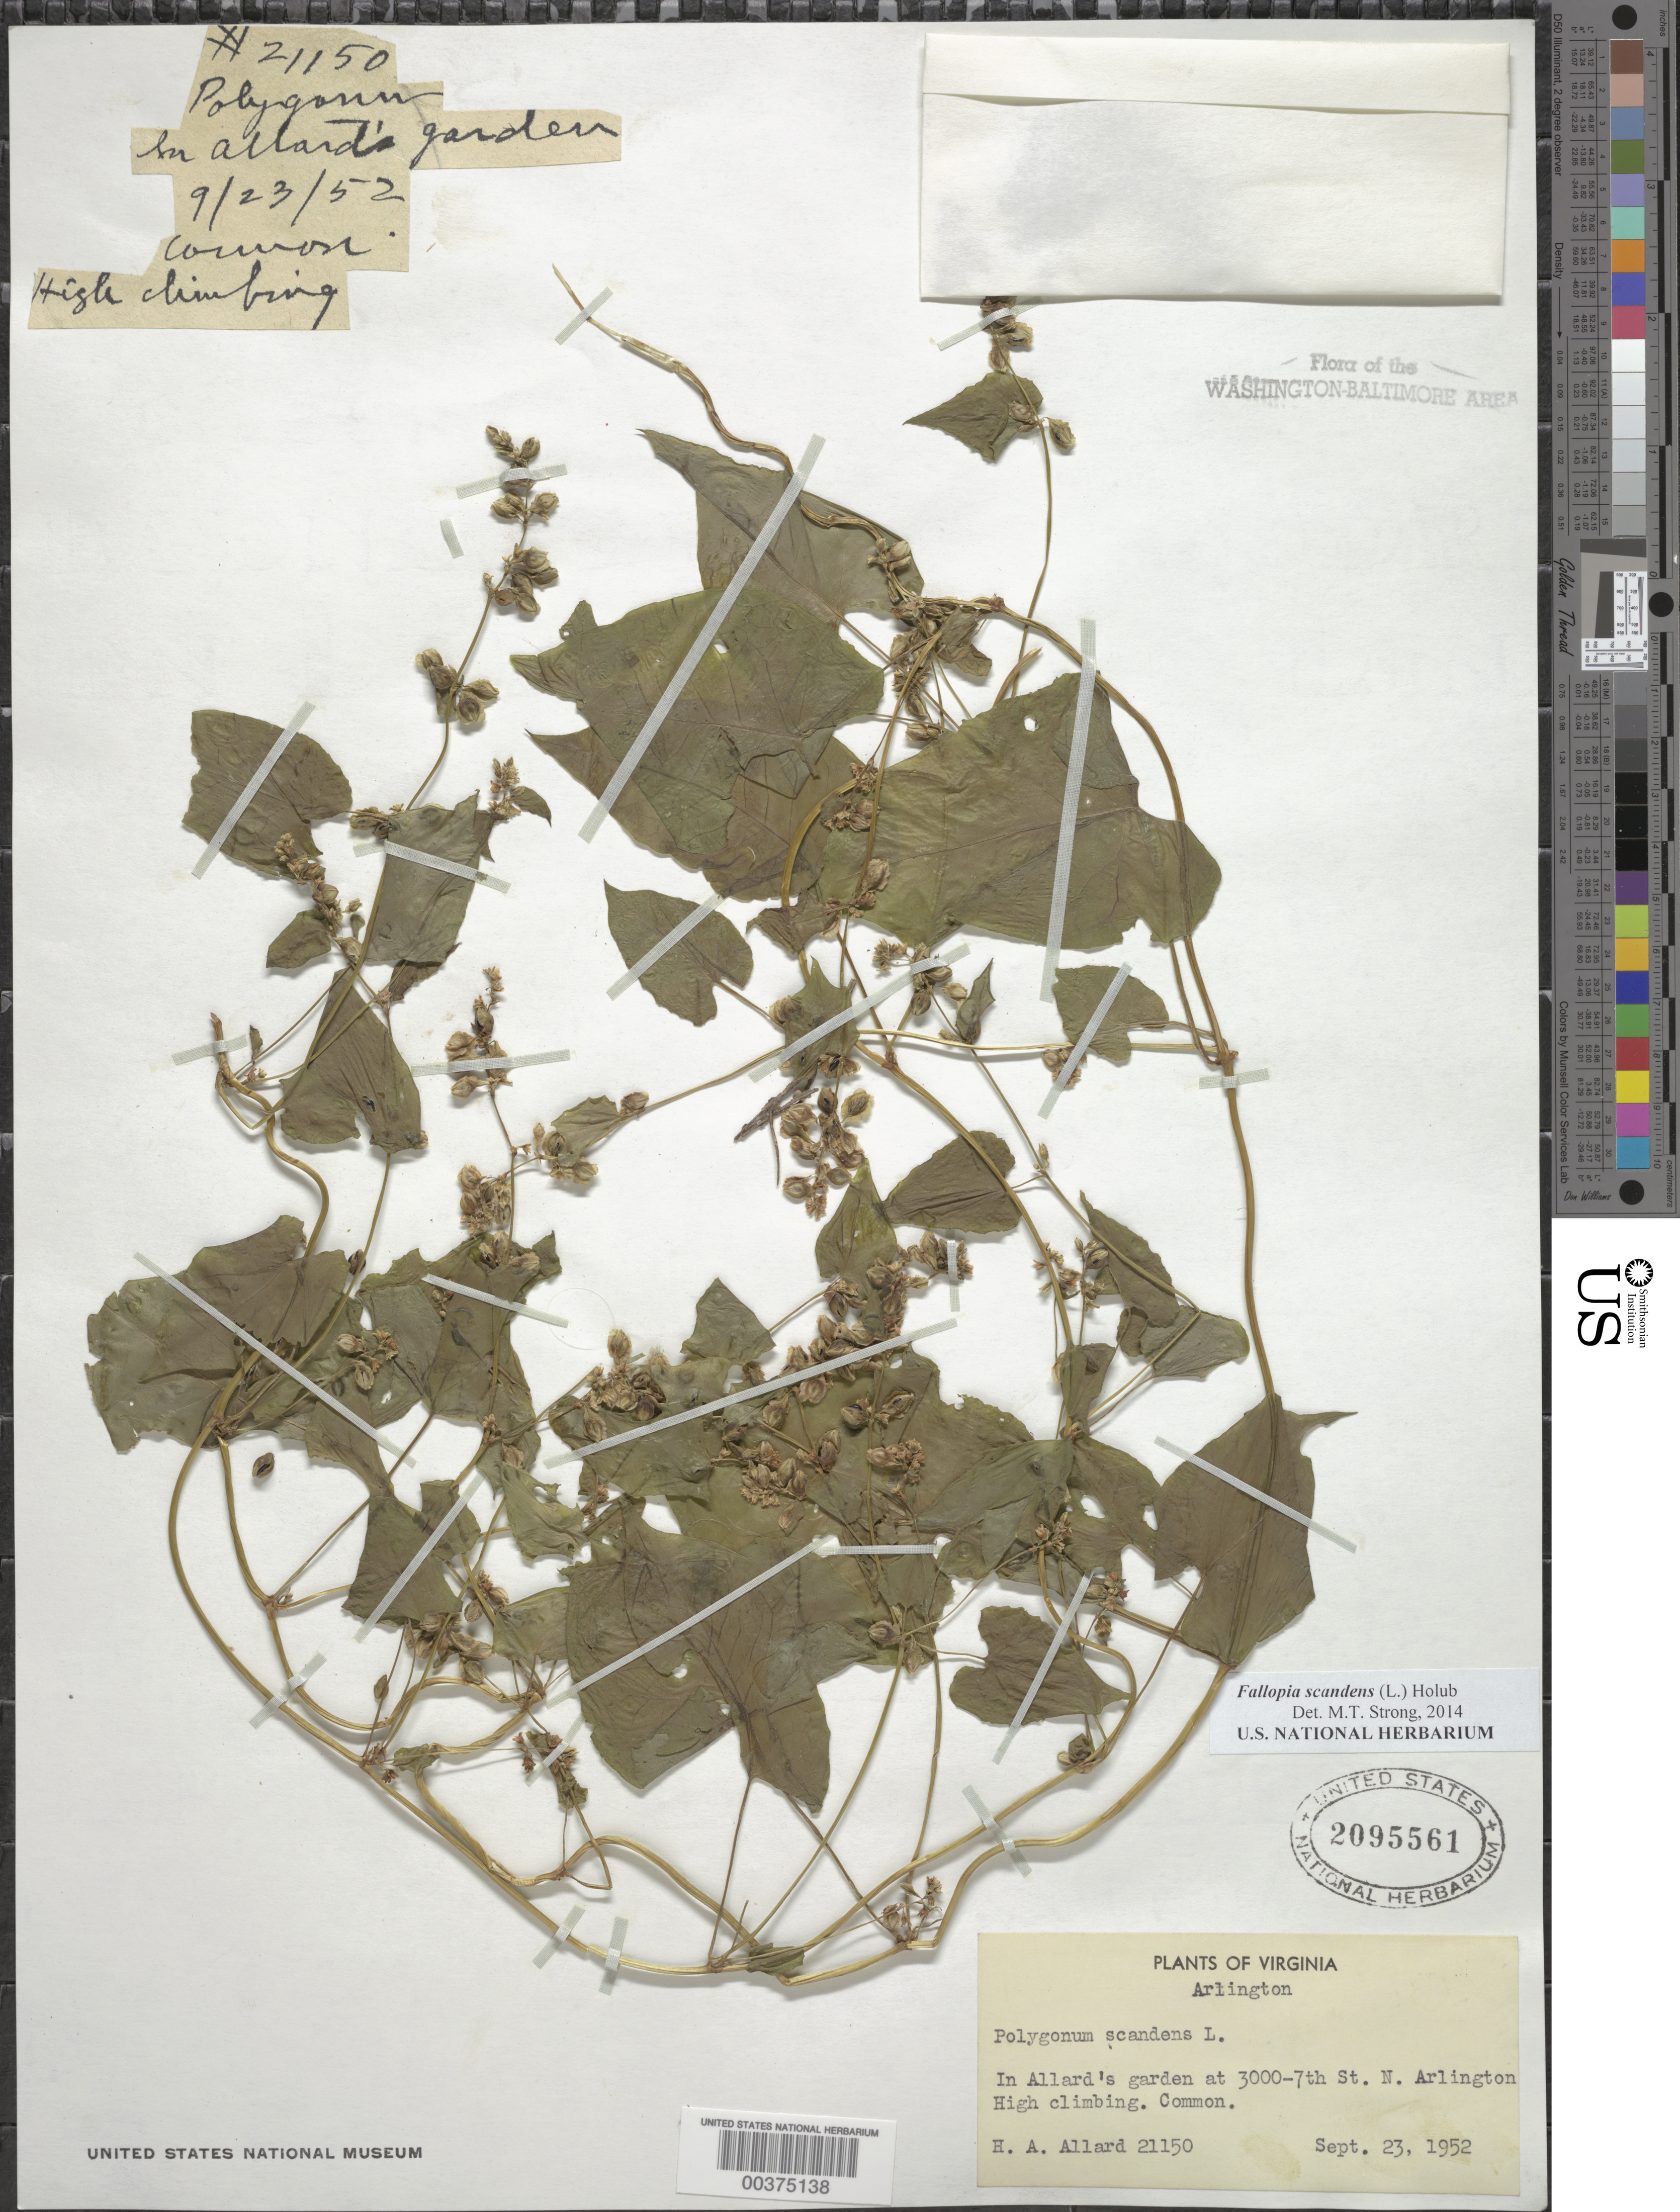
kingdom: Plantae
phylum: Tracheophyta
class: Magnoliopsida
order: Caryophyllales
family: Polygonaceae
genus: Fallopia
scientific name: Fallopia scandens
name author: (L.) Holub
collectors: H. A. Allard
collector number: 21150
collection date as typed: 23 Sep 1952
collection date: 1952-09-23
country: United States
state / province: Virginia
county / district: Arlington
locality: Allards grounds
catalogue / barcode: US 2095561